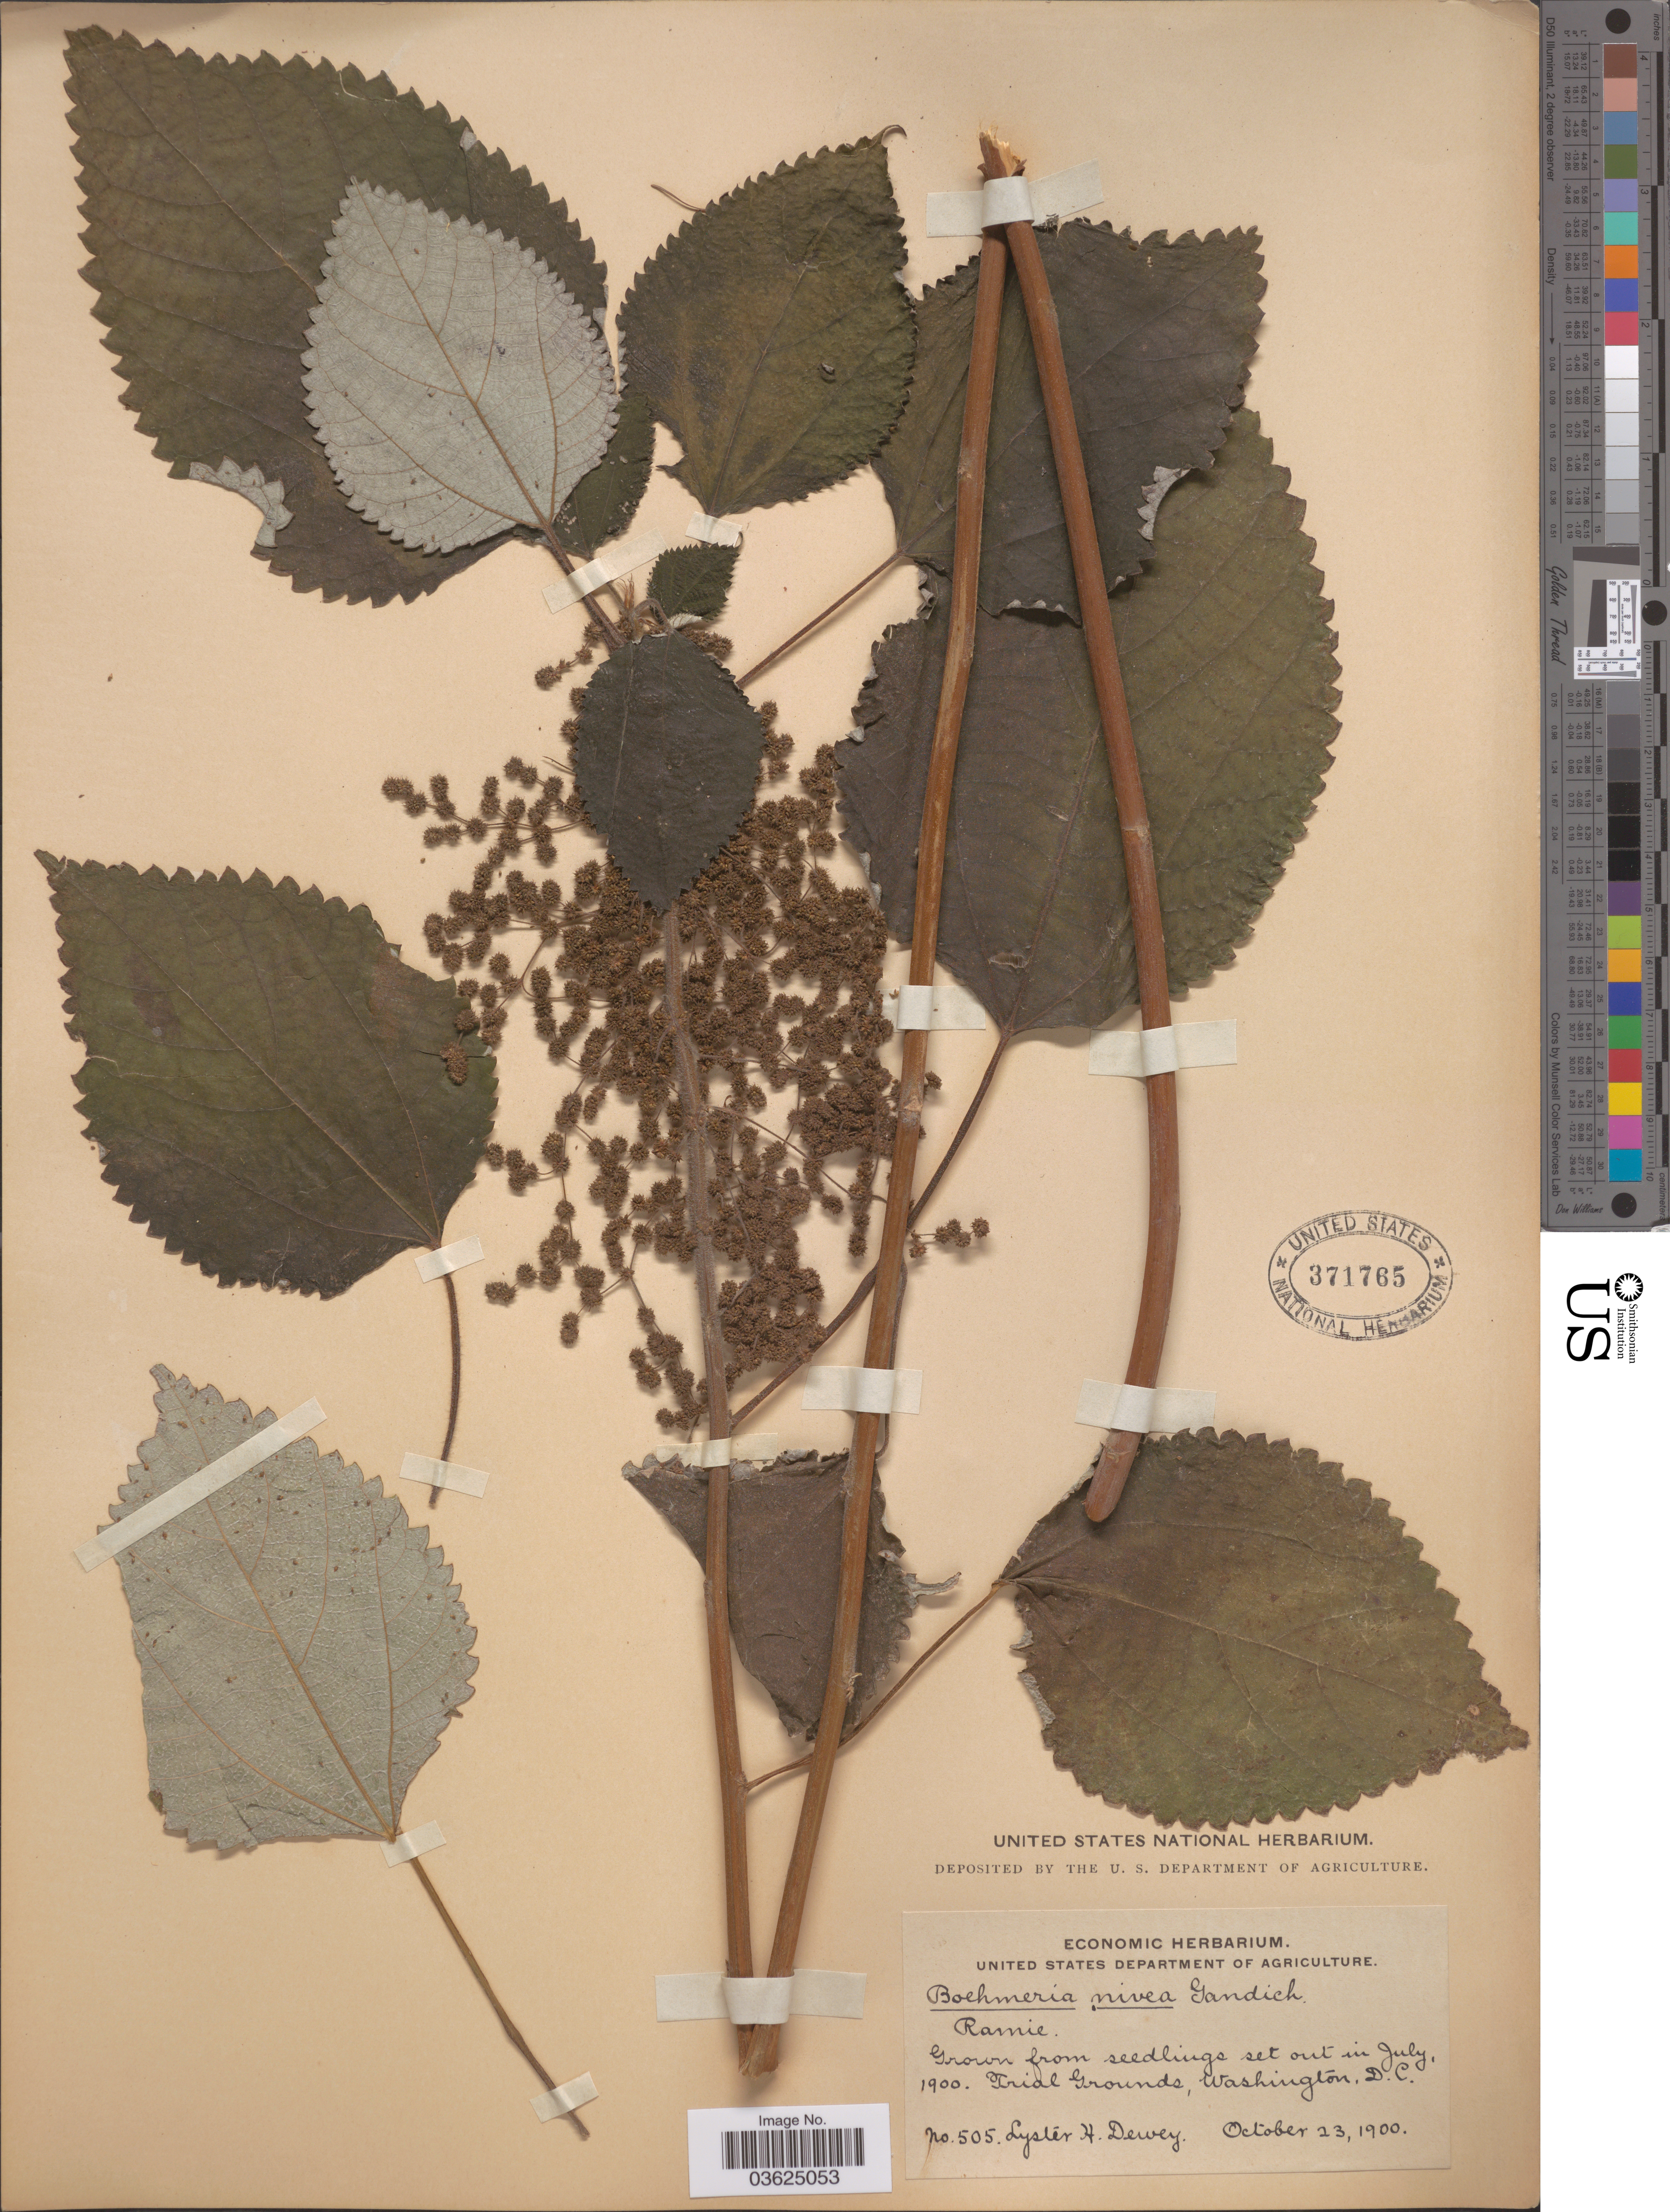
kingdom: Plantae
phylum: Tracheophyta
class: Magnoliopsida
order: Rosales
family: Urticaceae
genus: Boehmeria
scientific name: Boehmeria nivea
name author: (L.) Gaudich.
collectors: L. H. Dewey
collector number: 505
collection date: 1900-10-13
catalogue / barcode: US 371765